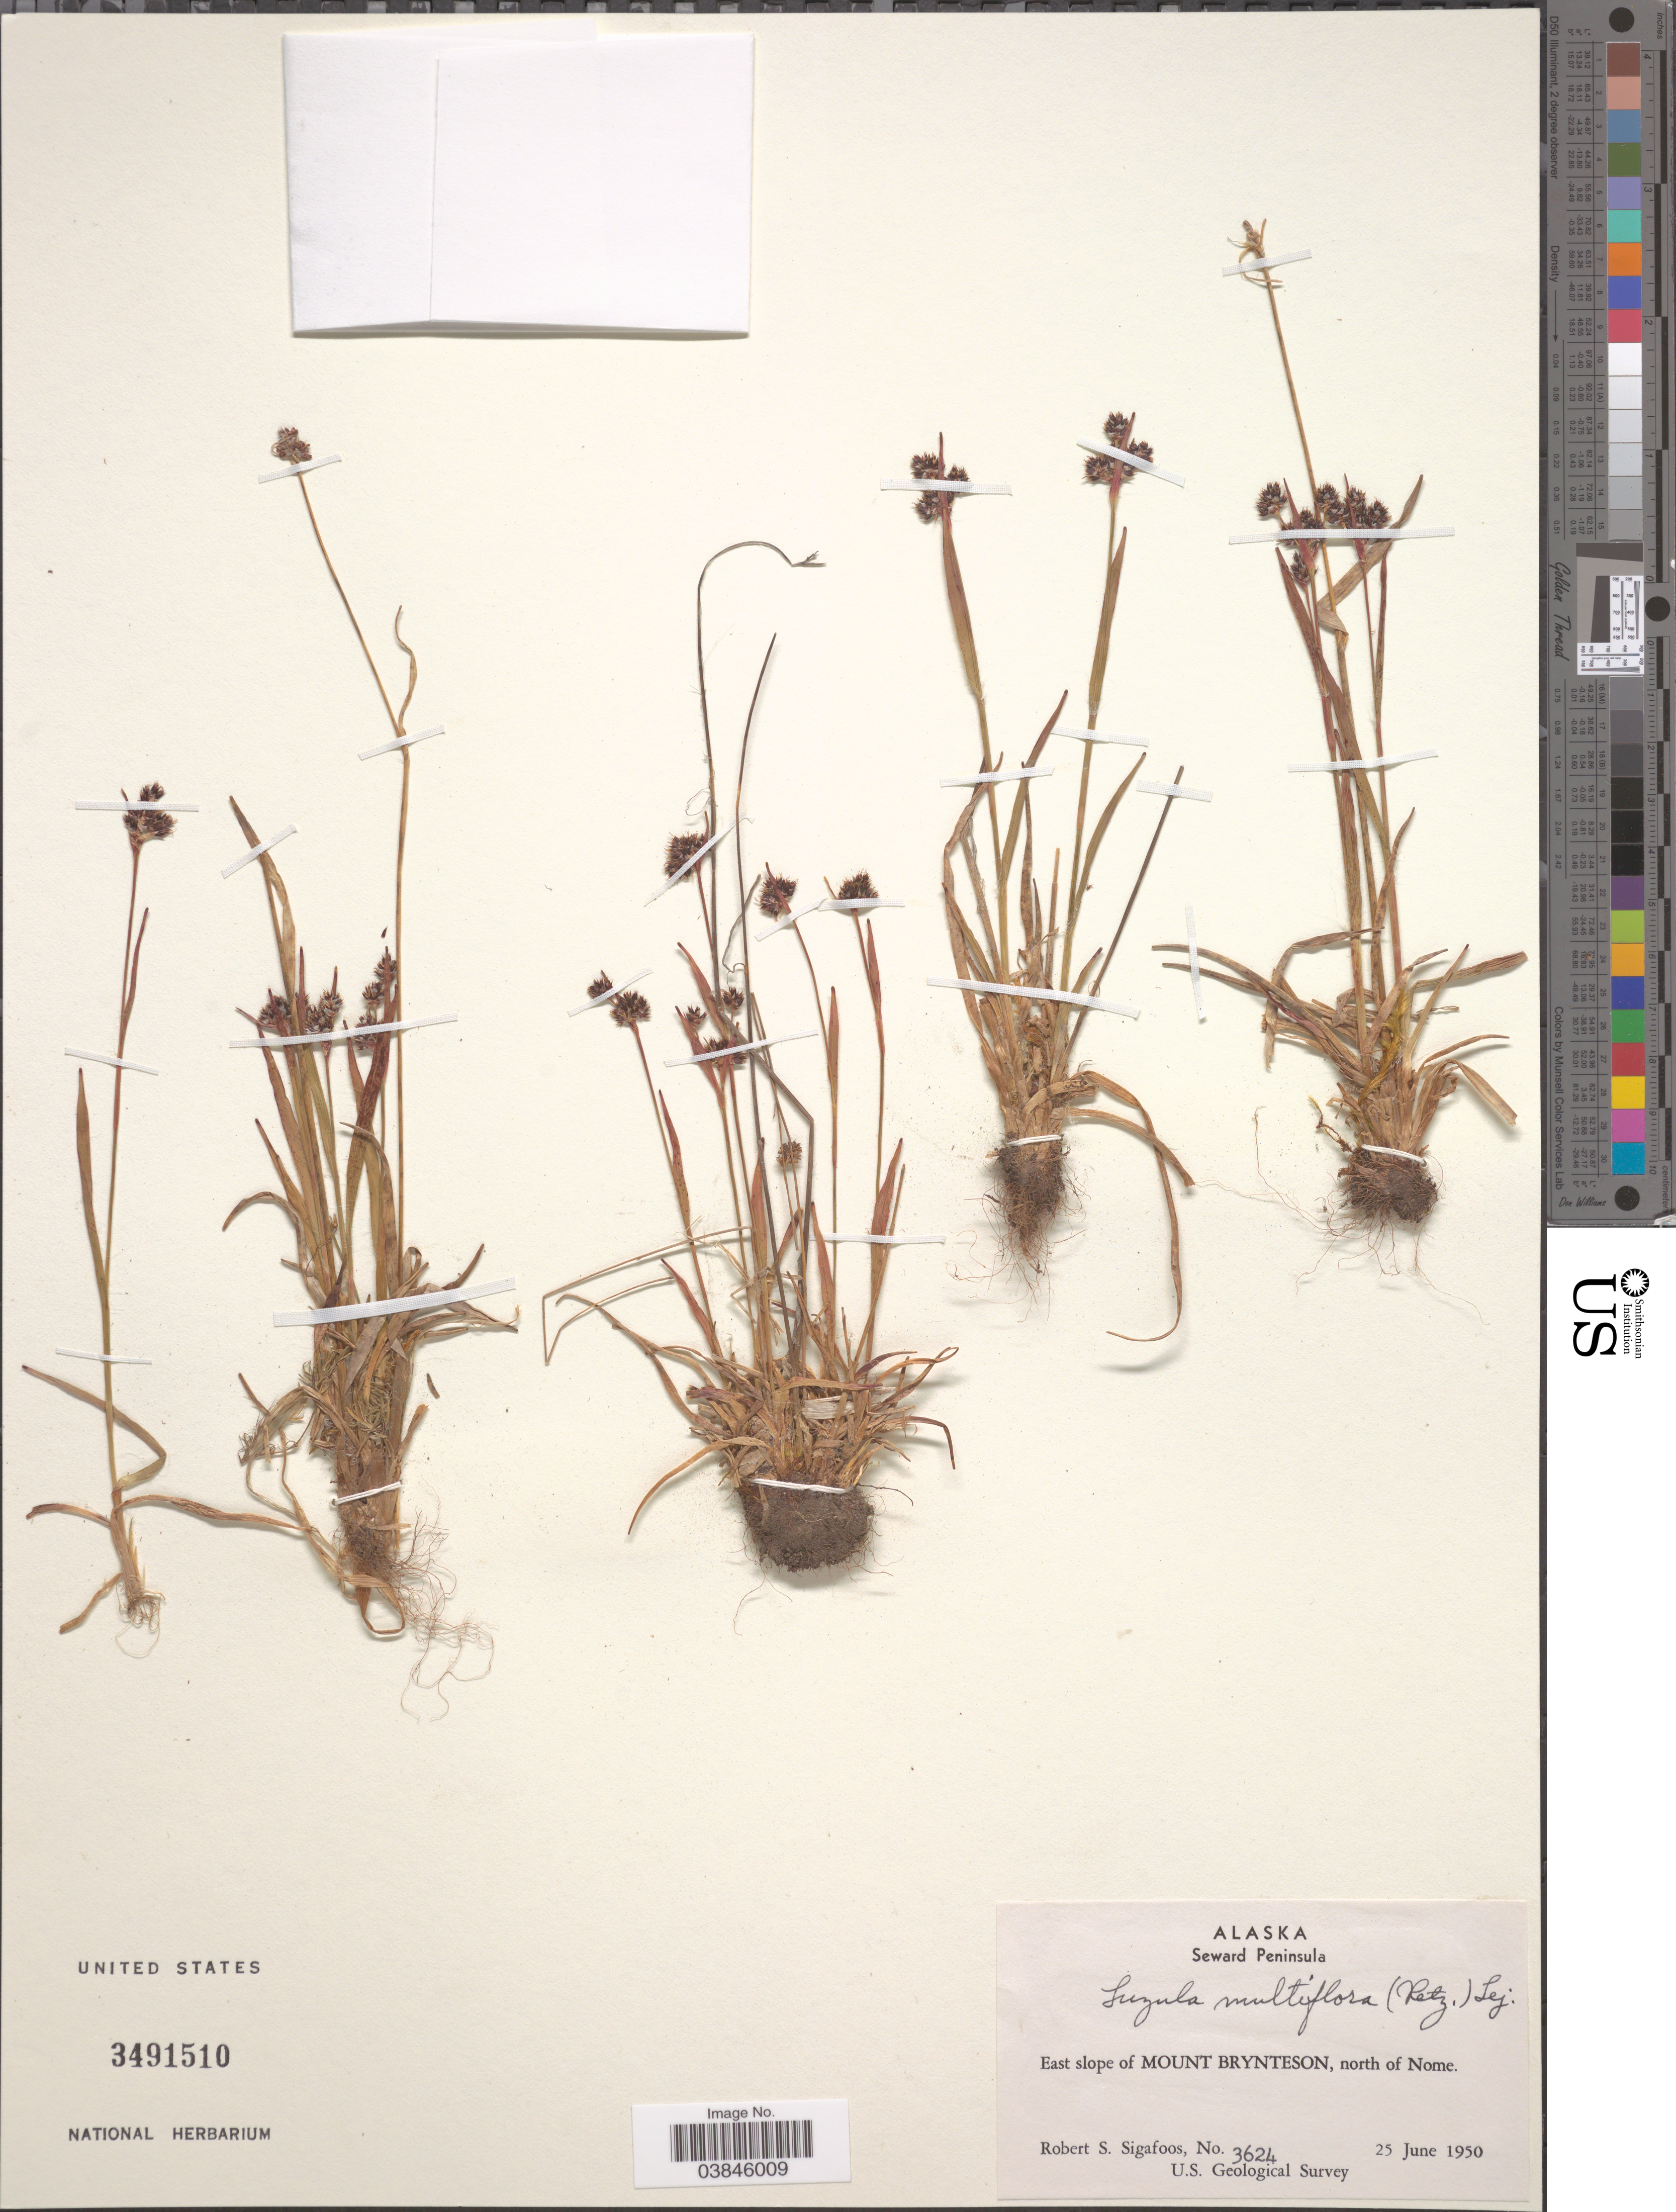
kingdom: Plantae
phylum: Tracheophyta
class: Liliopsida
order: Poales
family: Juncaceae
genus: Luzula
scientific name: Luzula multiflora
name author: (Ehrh.) Lej.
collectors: R. Sigafoos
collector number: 3624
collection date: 1950-06-25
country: United States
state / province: Alaska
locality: Seward Peninsula. East slope of Mount Vrynteson, north of Nome.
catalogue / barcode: US 3491510